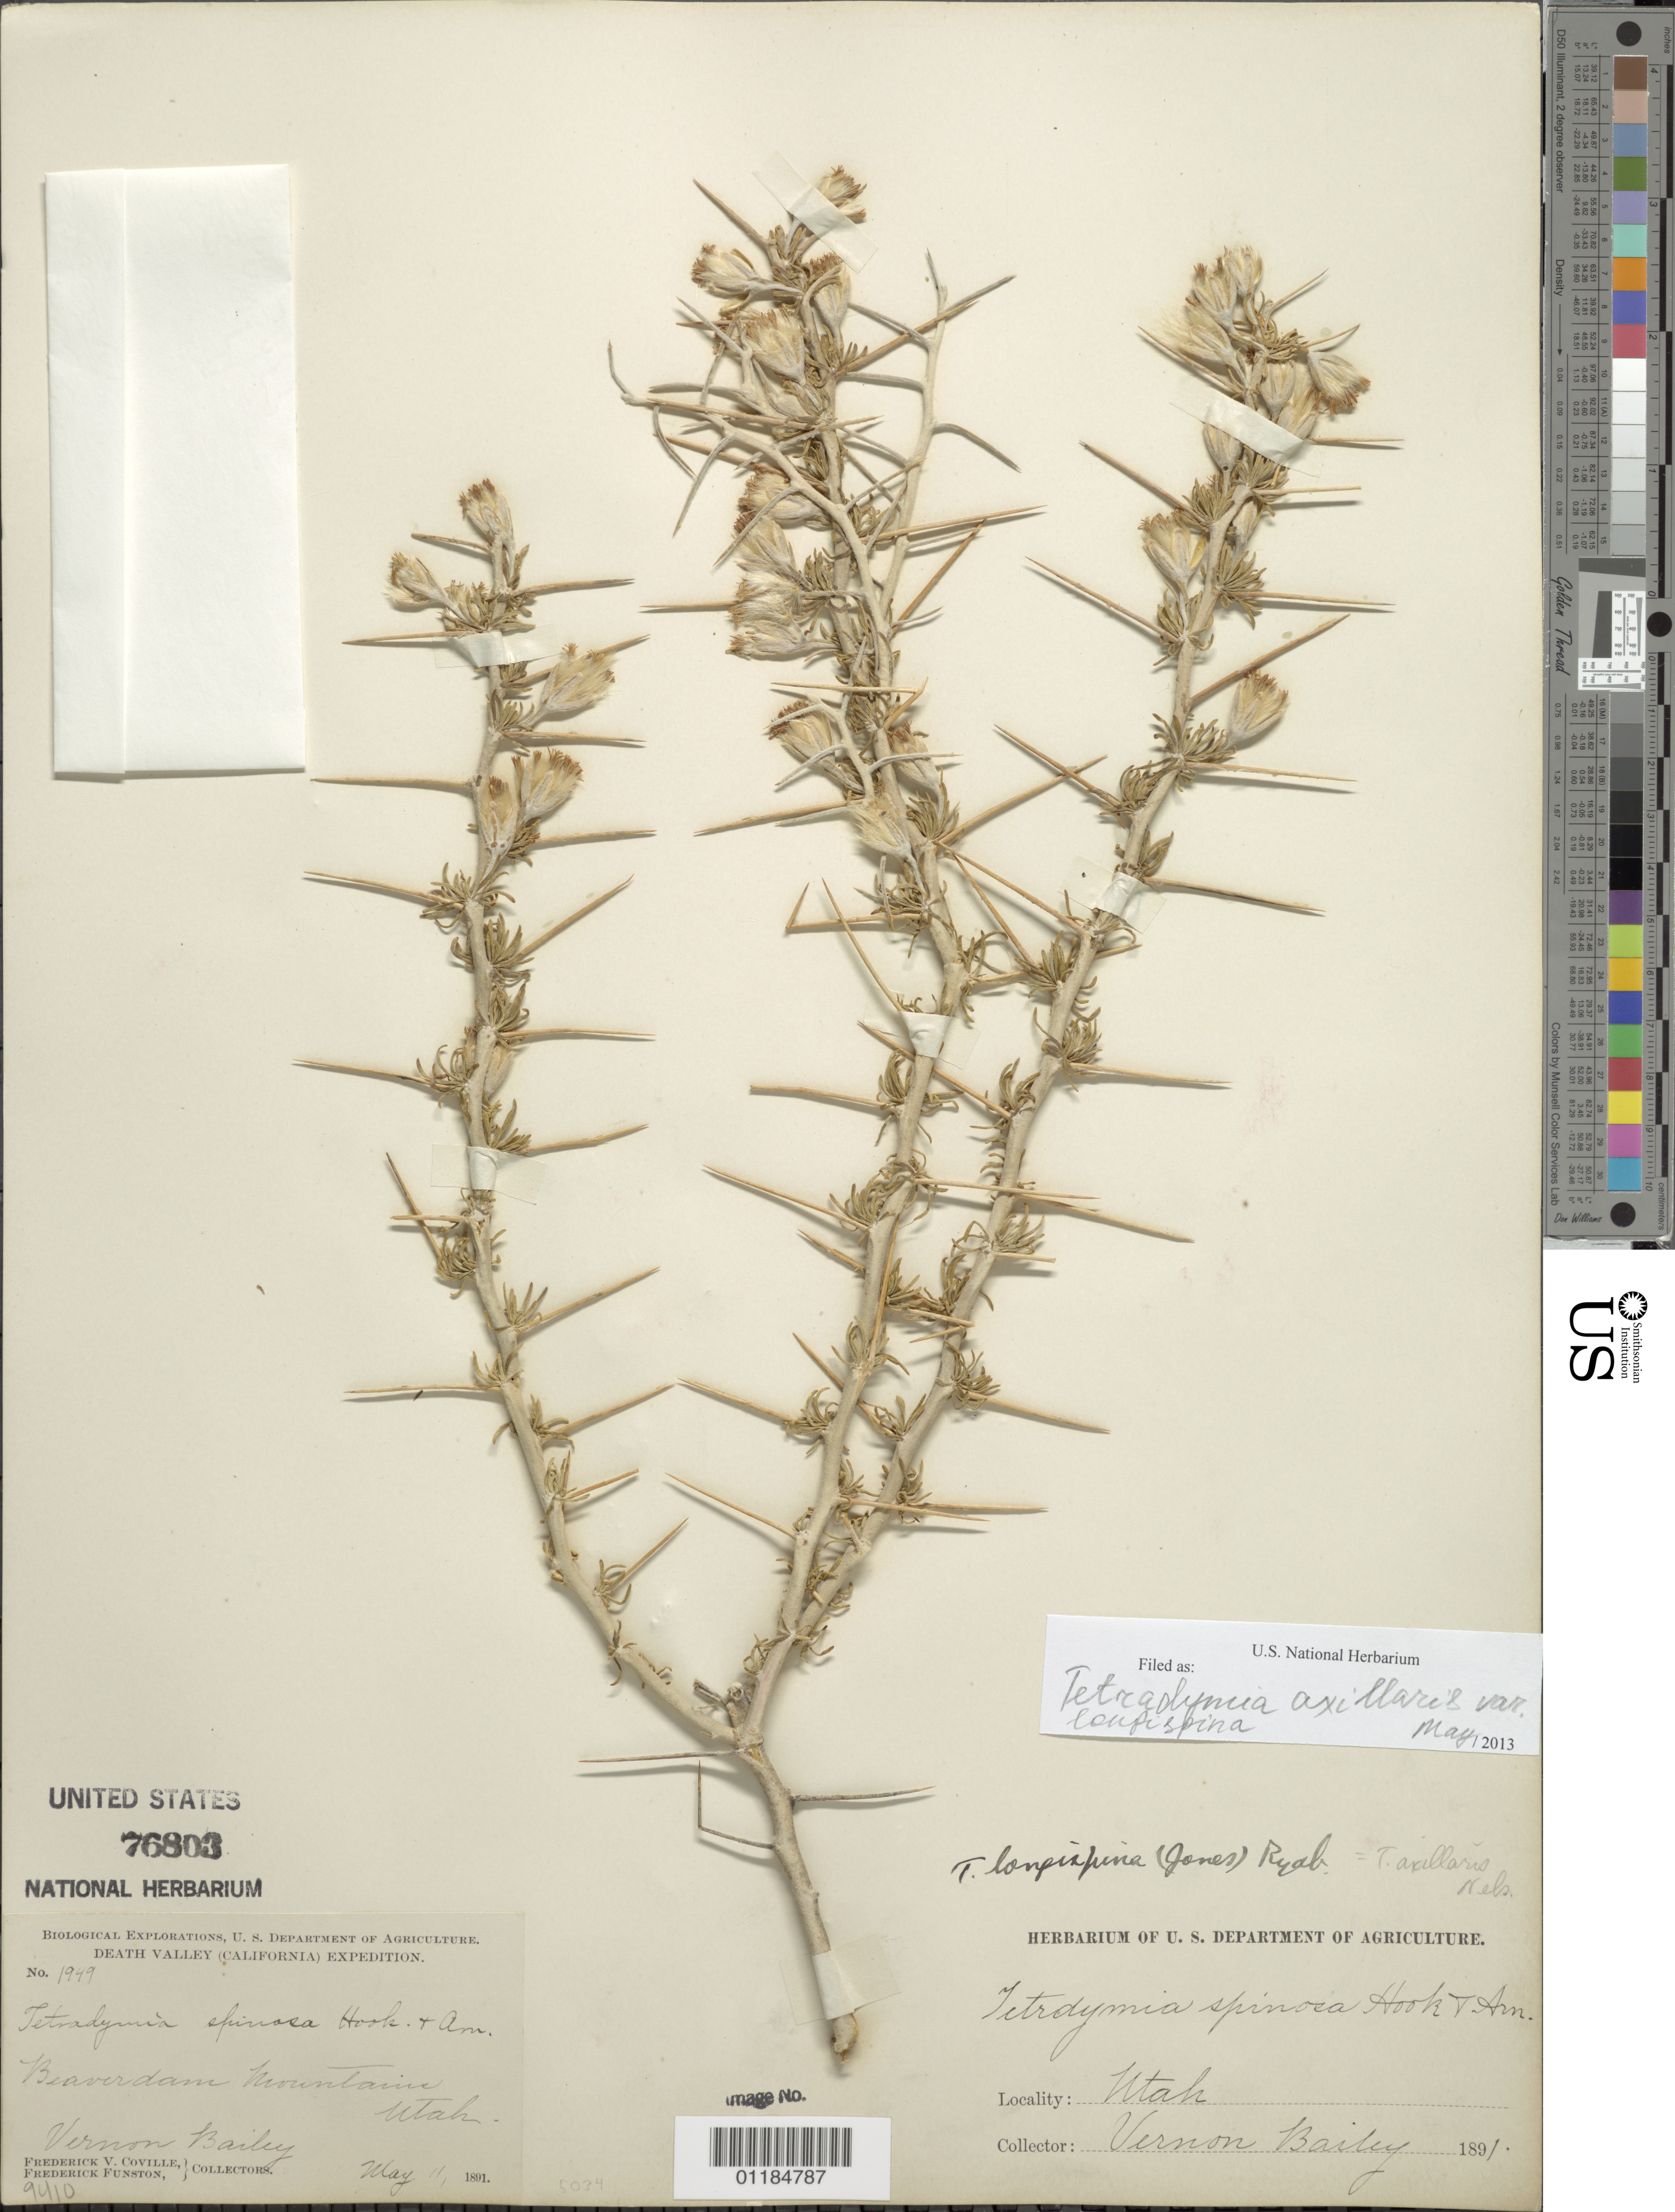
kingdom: Plantae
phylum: Tracheophyta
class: Magnoliopsida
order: Asterales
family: Asteraceae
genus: Tetradymia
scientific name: Tetradymia axillaris var. longispina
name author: (M.E. Jones) Strother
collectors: V. O. Bailey, F. V. Coville & F. Funston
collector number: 1949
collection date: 1891-05-11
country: United States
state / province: Utah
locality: Beaverdam Mountains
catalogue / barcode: US 76803